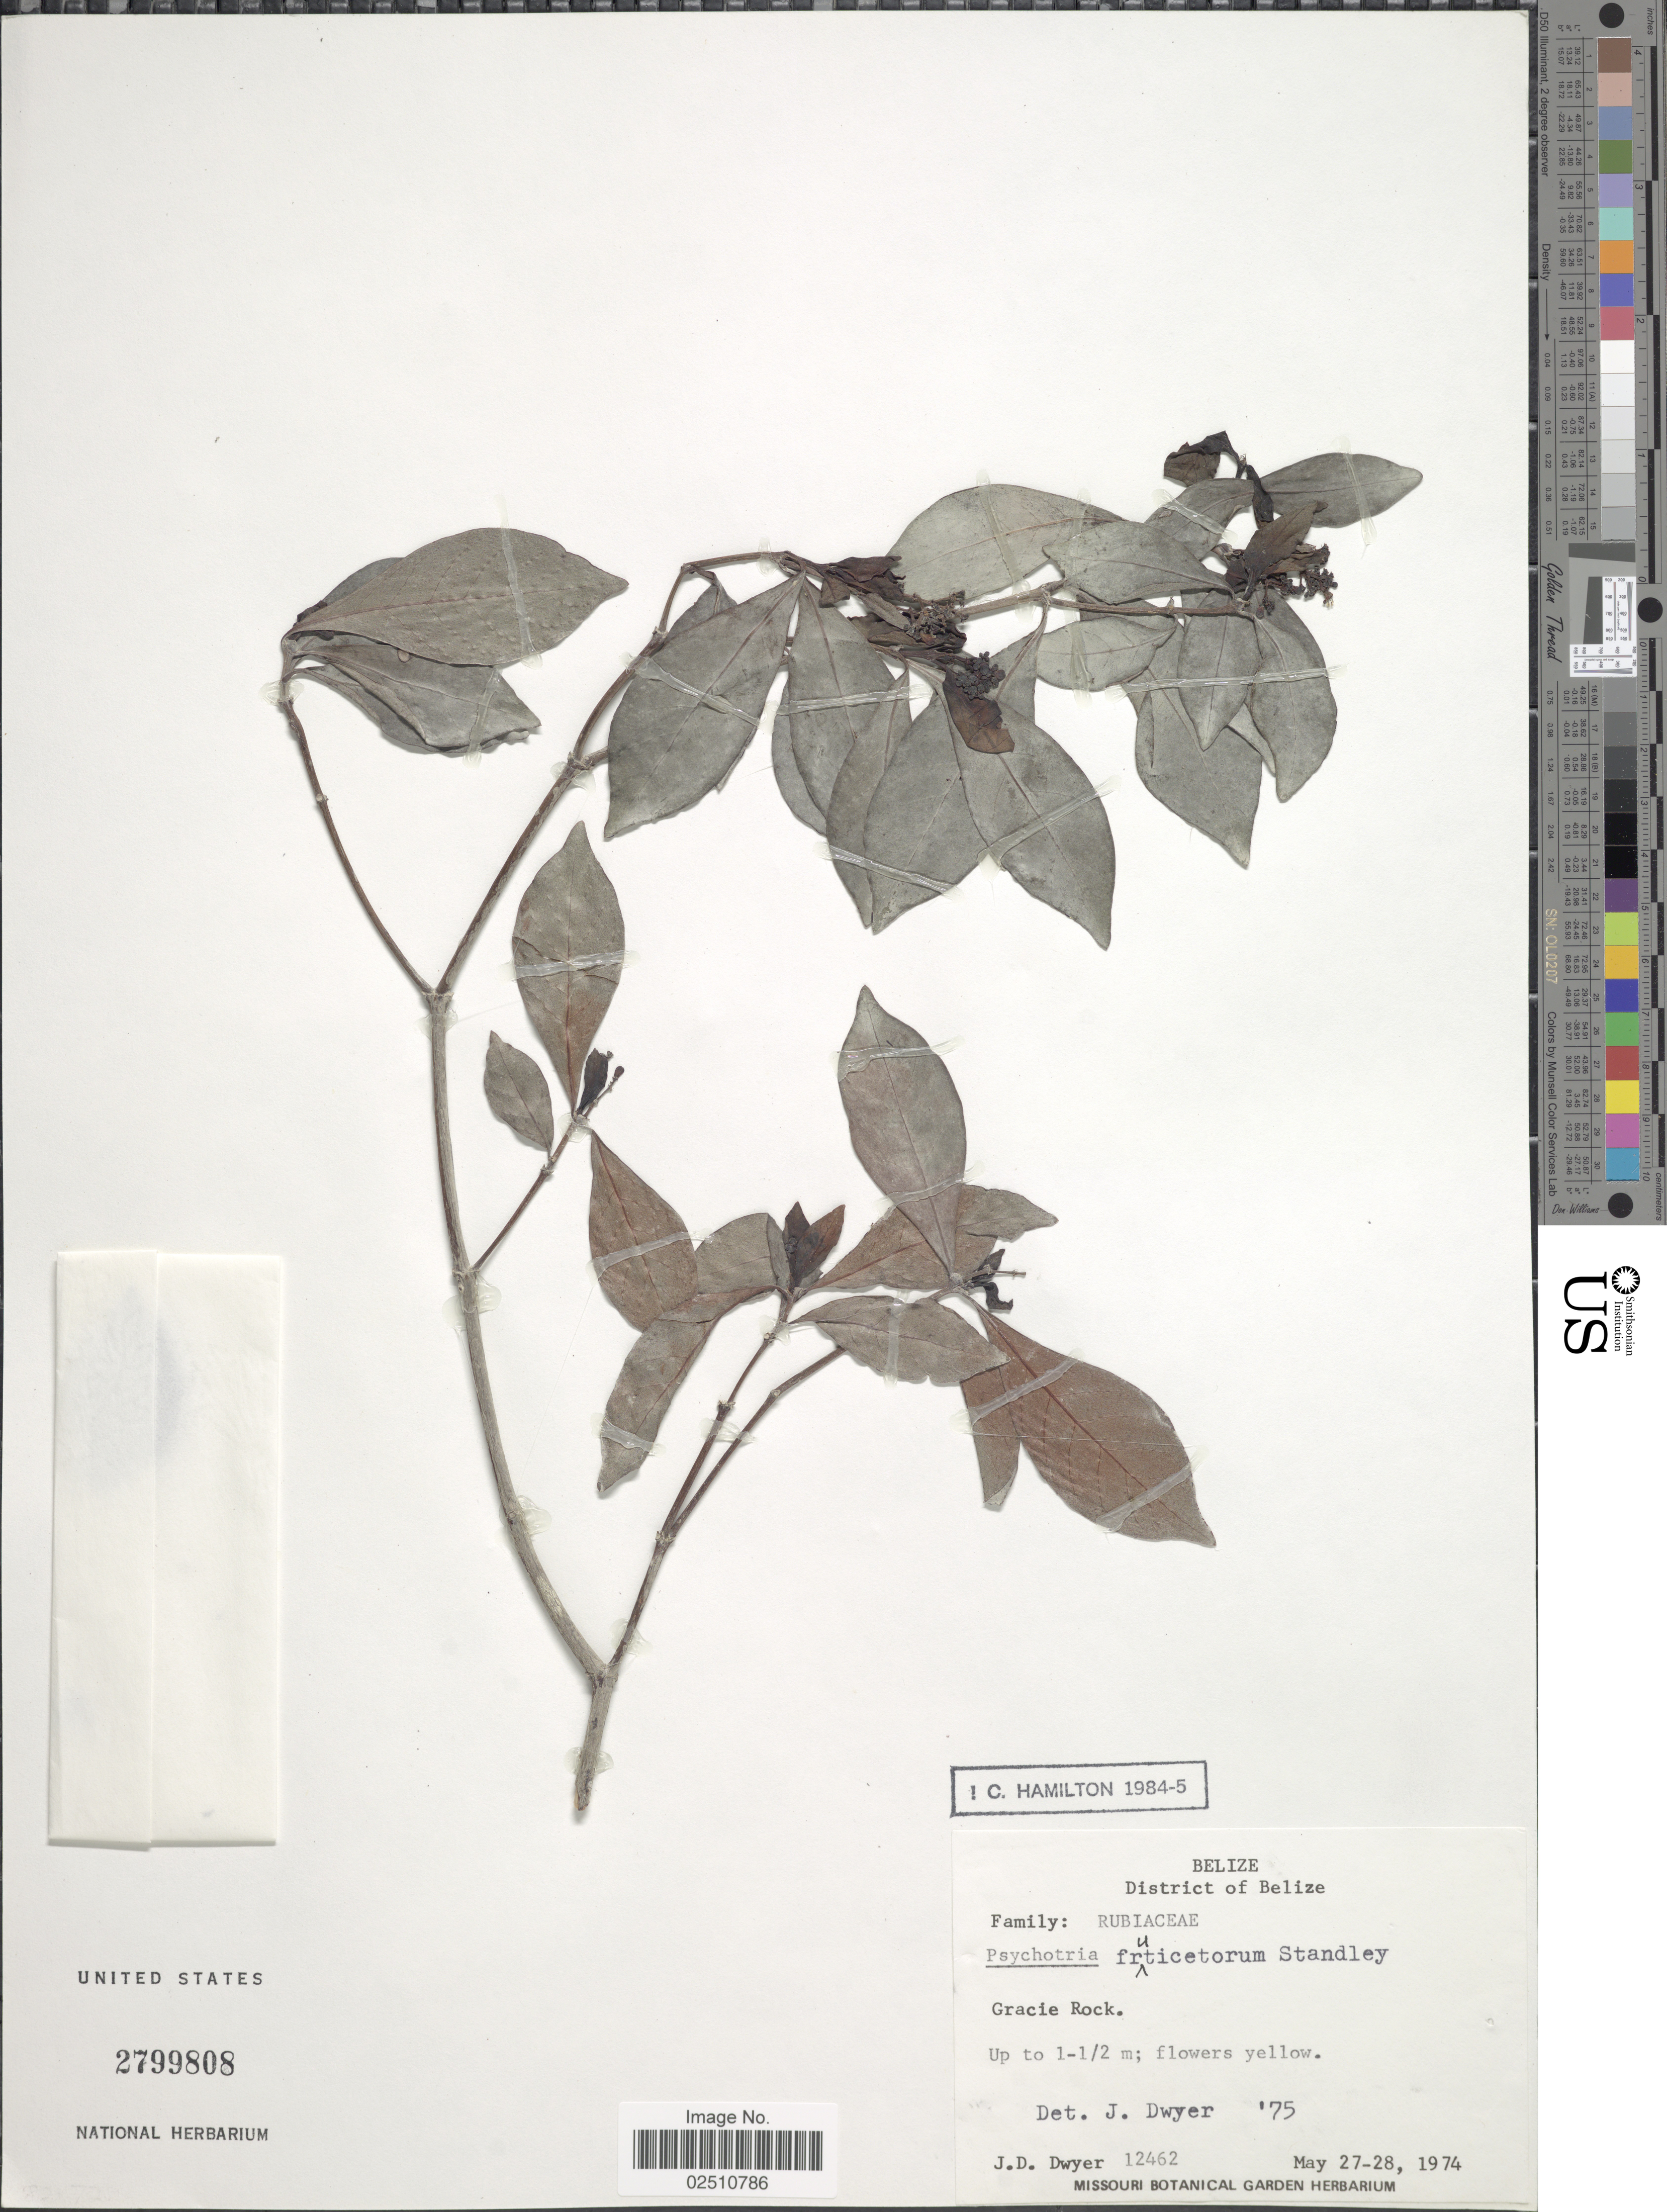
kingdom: Plantae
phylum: Tracheophyta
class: Magnoliopsida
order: Gentianales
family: Rubiaceae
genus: Psychotria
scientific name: Psychotria fruticetorum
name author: Standl.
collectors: J. D. Dwyer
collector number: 12462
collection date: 1974-05-27/1974-05-28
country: Belize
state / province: Belize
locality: Gracie Rock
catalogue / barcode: US 2799808